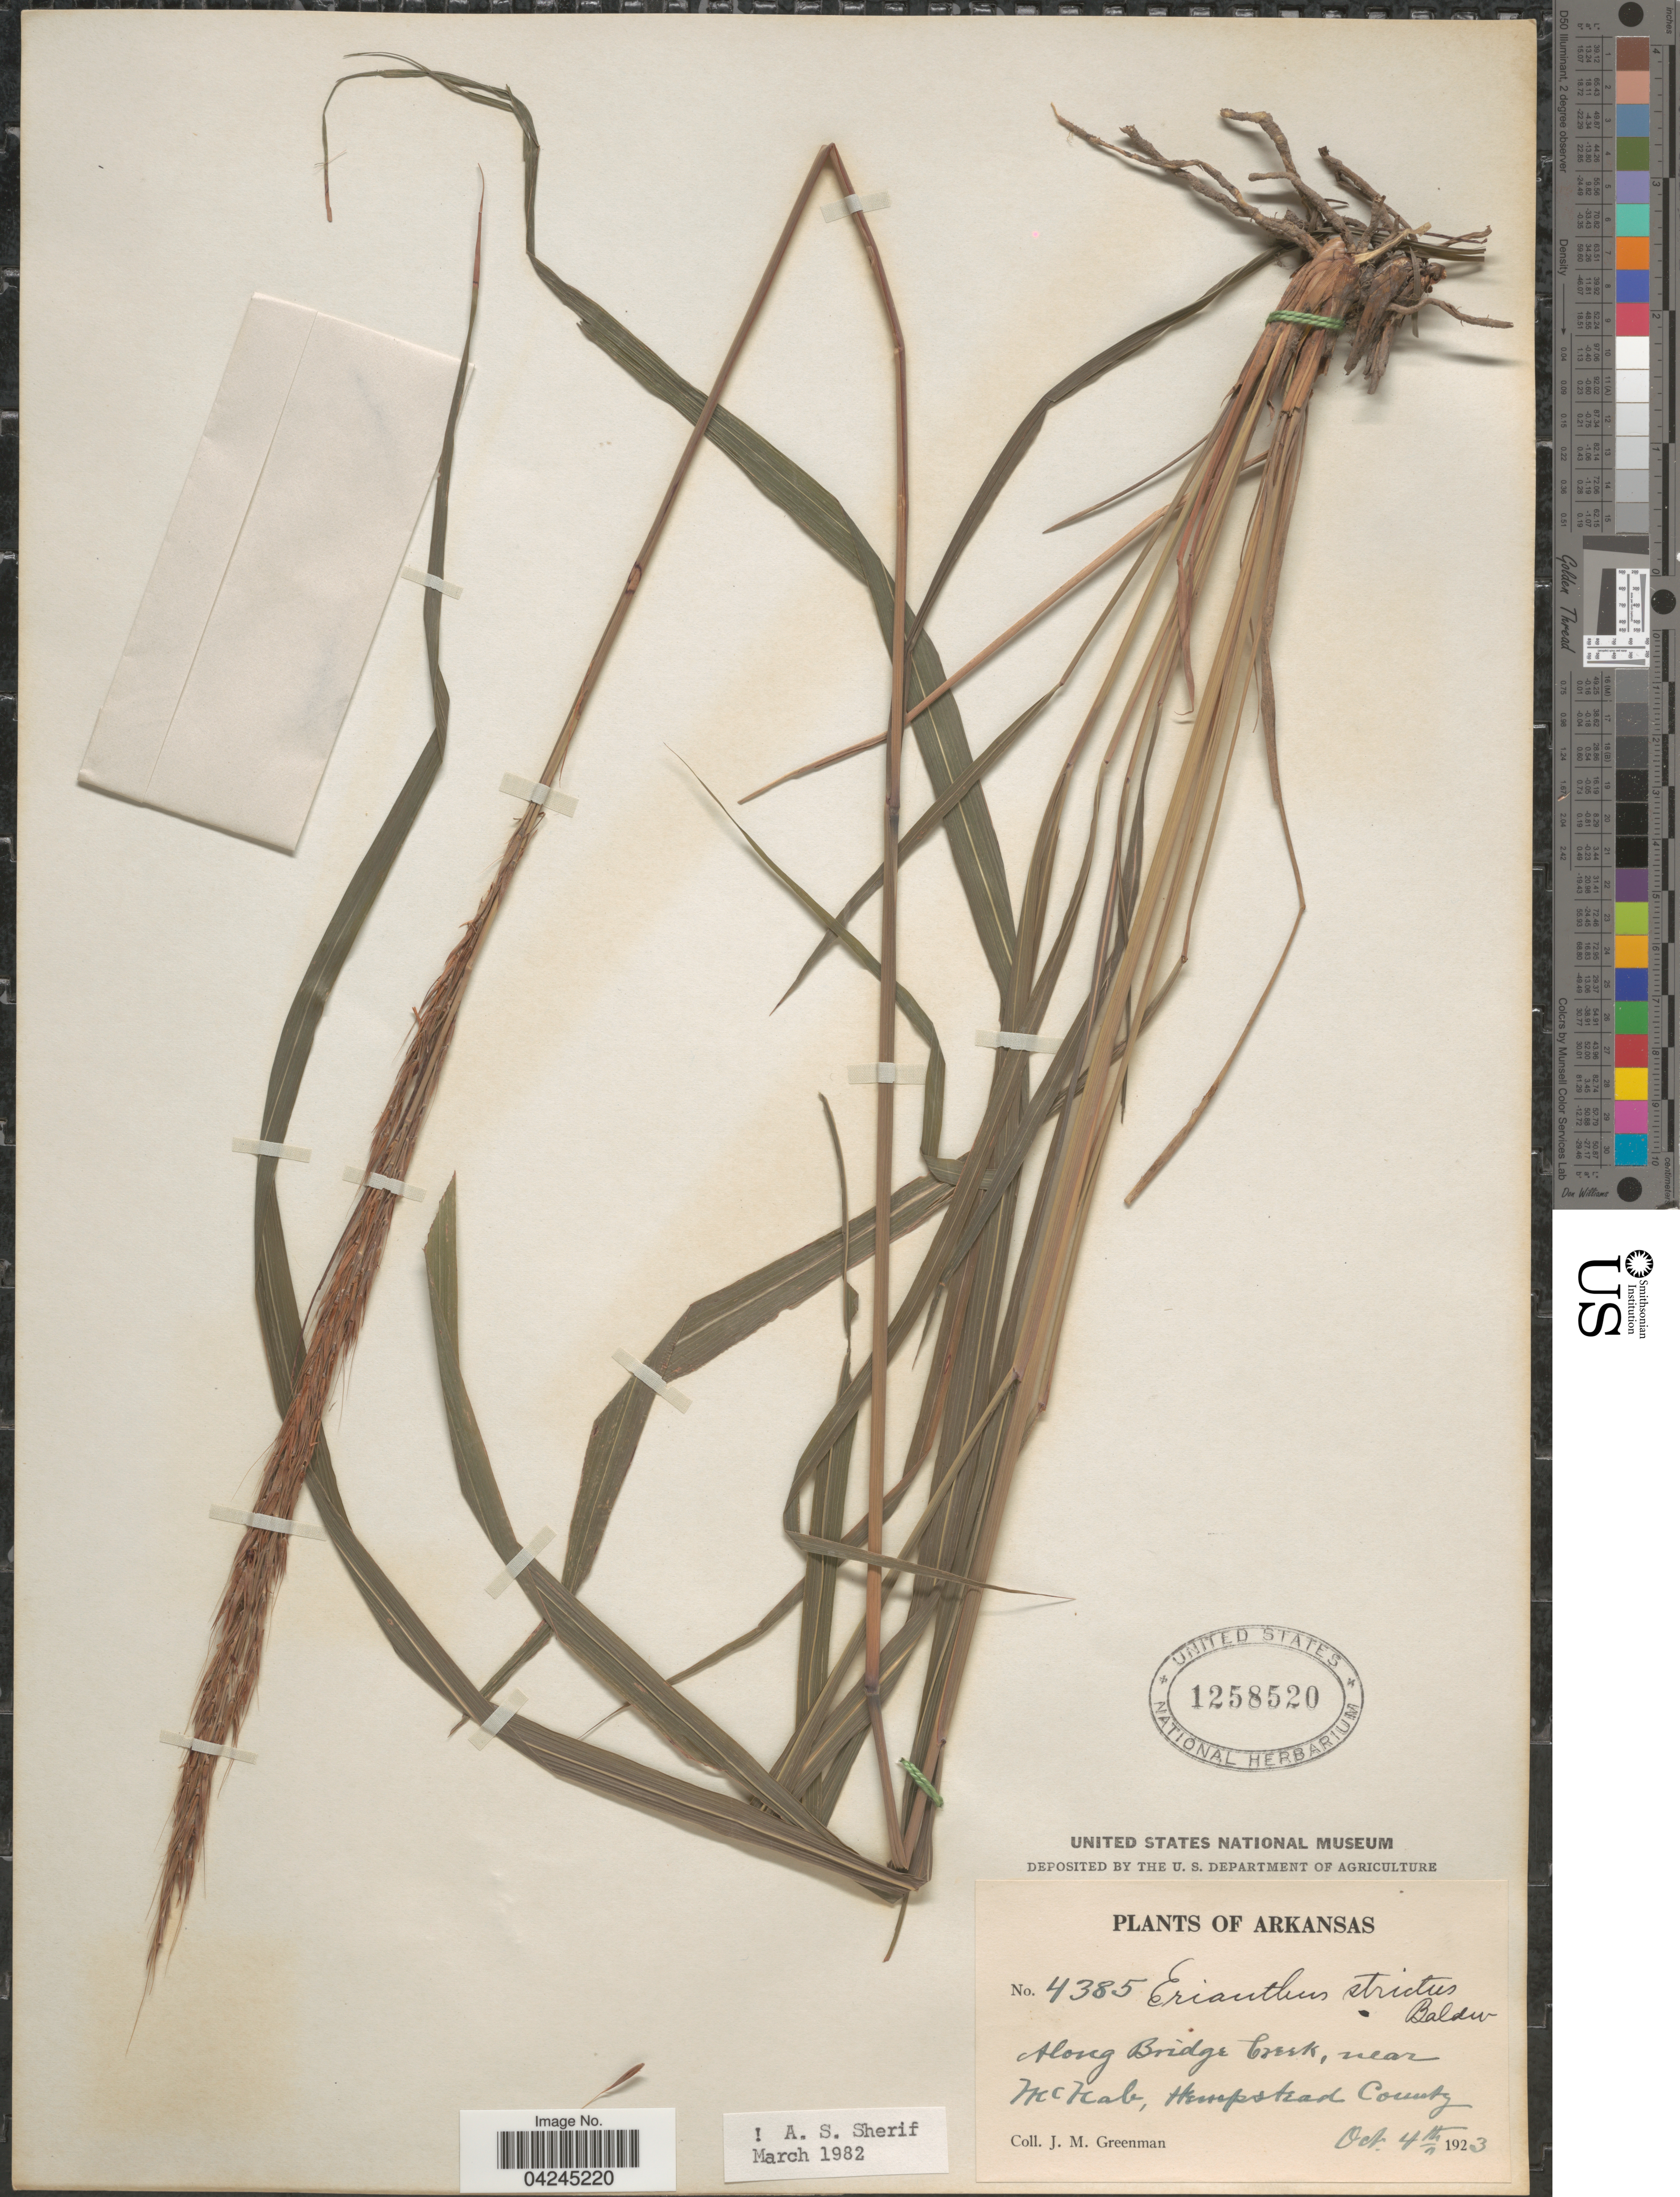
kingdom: Plantae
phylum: Tracheophyta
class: Liliopsida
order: Poales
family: Poaceae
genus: Erianthus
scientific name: Erianthus strictus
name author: Baldwin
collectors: J. M. Greenman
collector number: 4385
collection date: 1923-10-04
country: United States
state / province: Arkansas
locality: Along Bridge Creek, near McKab, Hempstead County.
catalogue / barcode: US 1258520